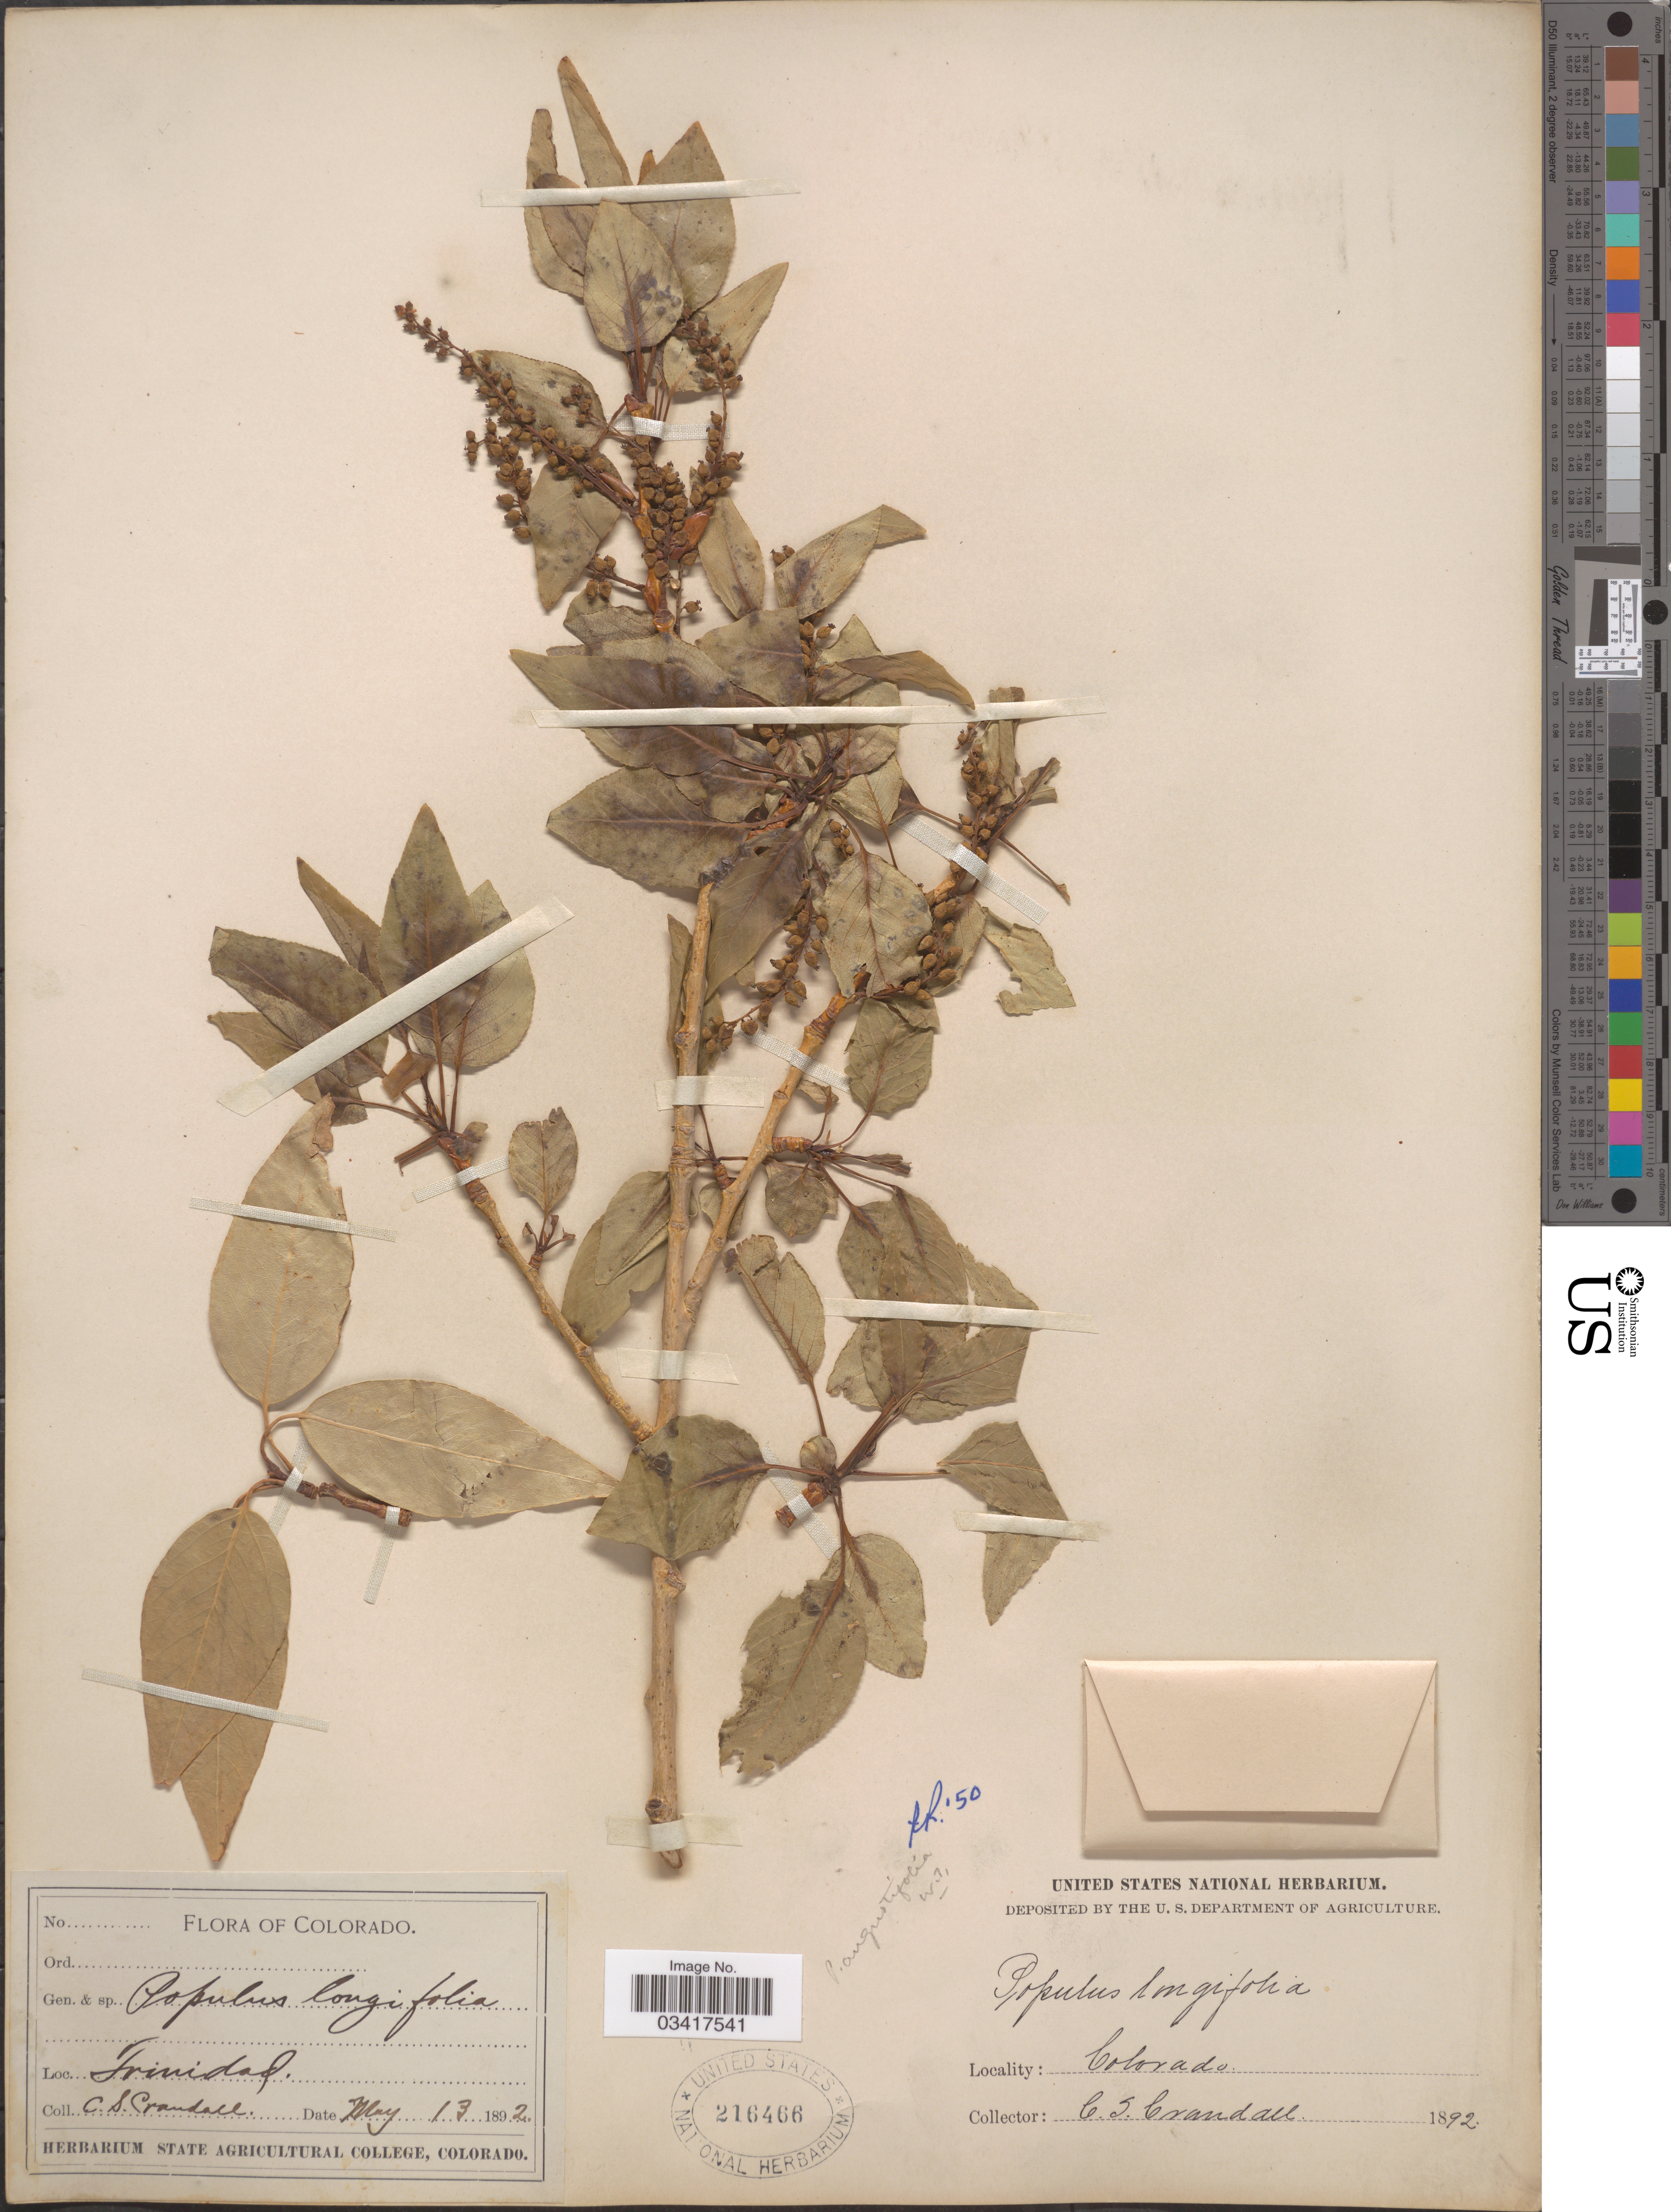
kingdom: Plantae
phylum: Tracheophyta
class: Magnoliopsida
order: Malpighiales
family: Salicaceae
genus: Populus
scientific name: Populus angustifolia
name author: E. James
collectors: C. Crandall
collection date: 1892-05-13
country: United States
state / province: Colorado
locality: Trinidad.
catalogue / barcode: US 216466